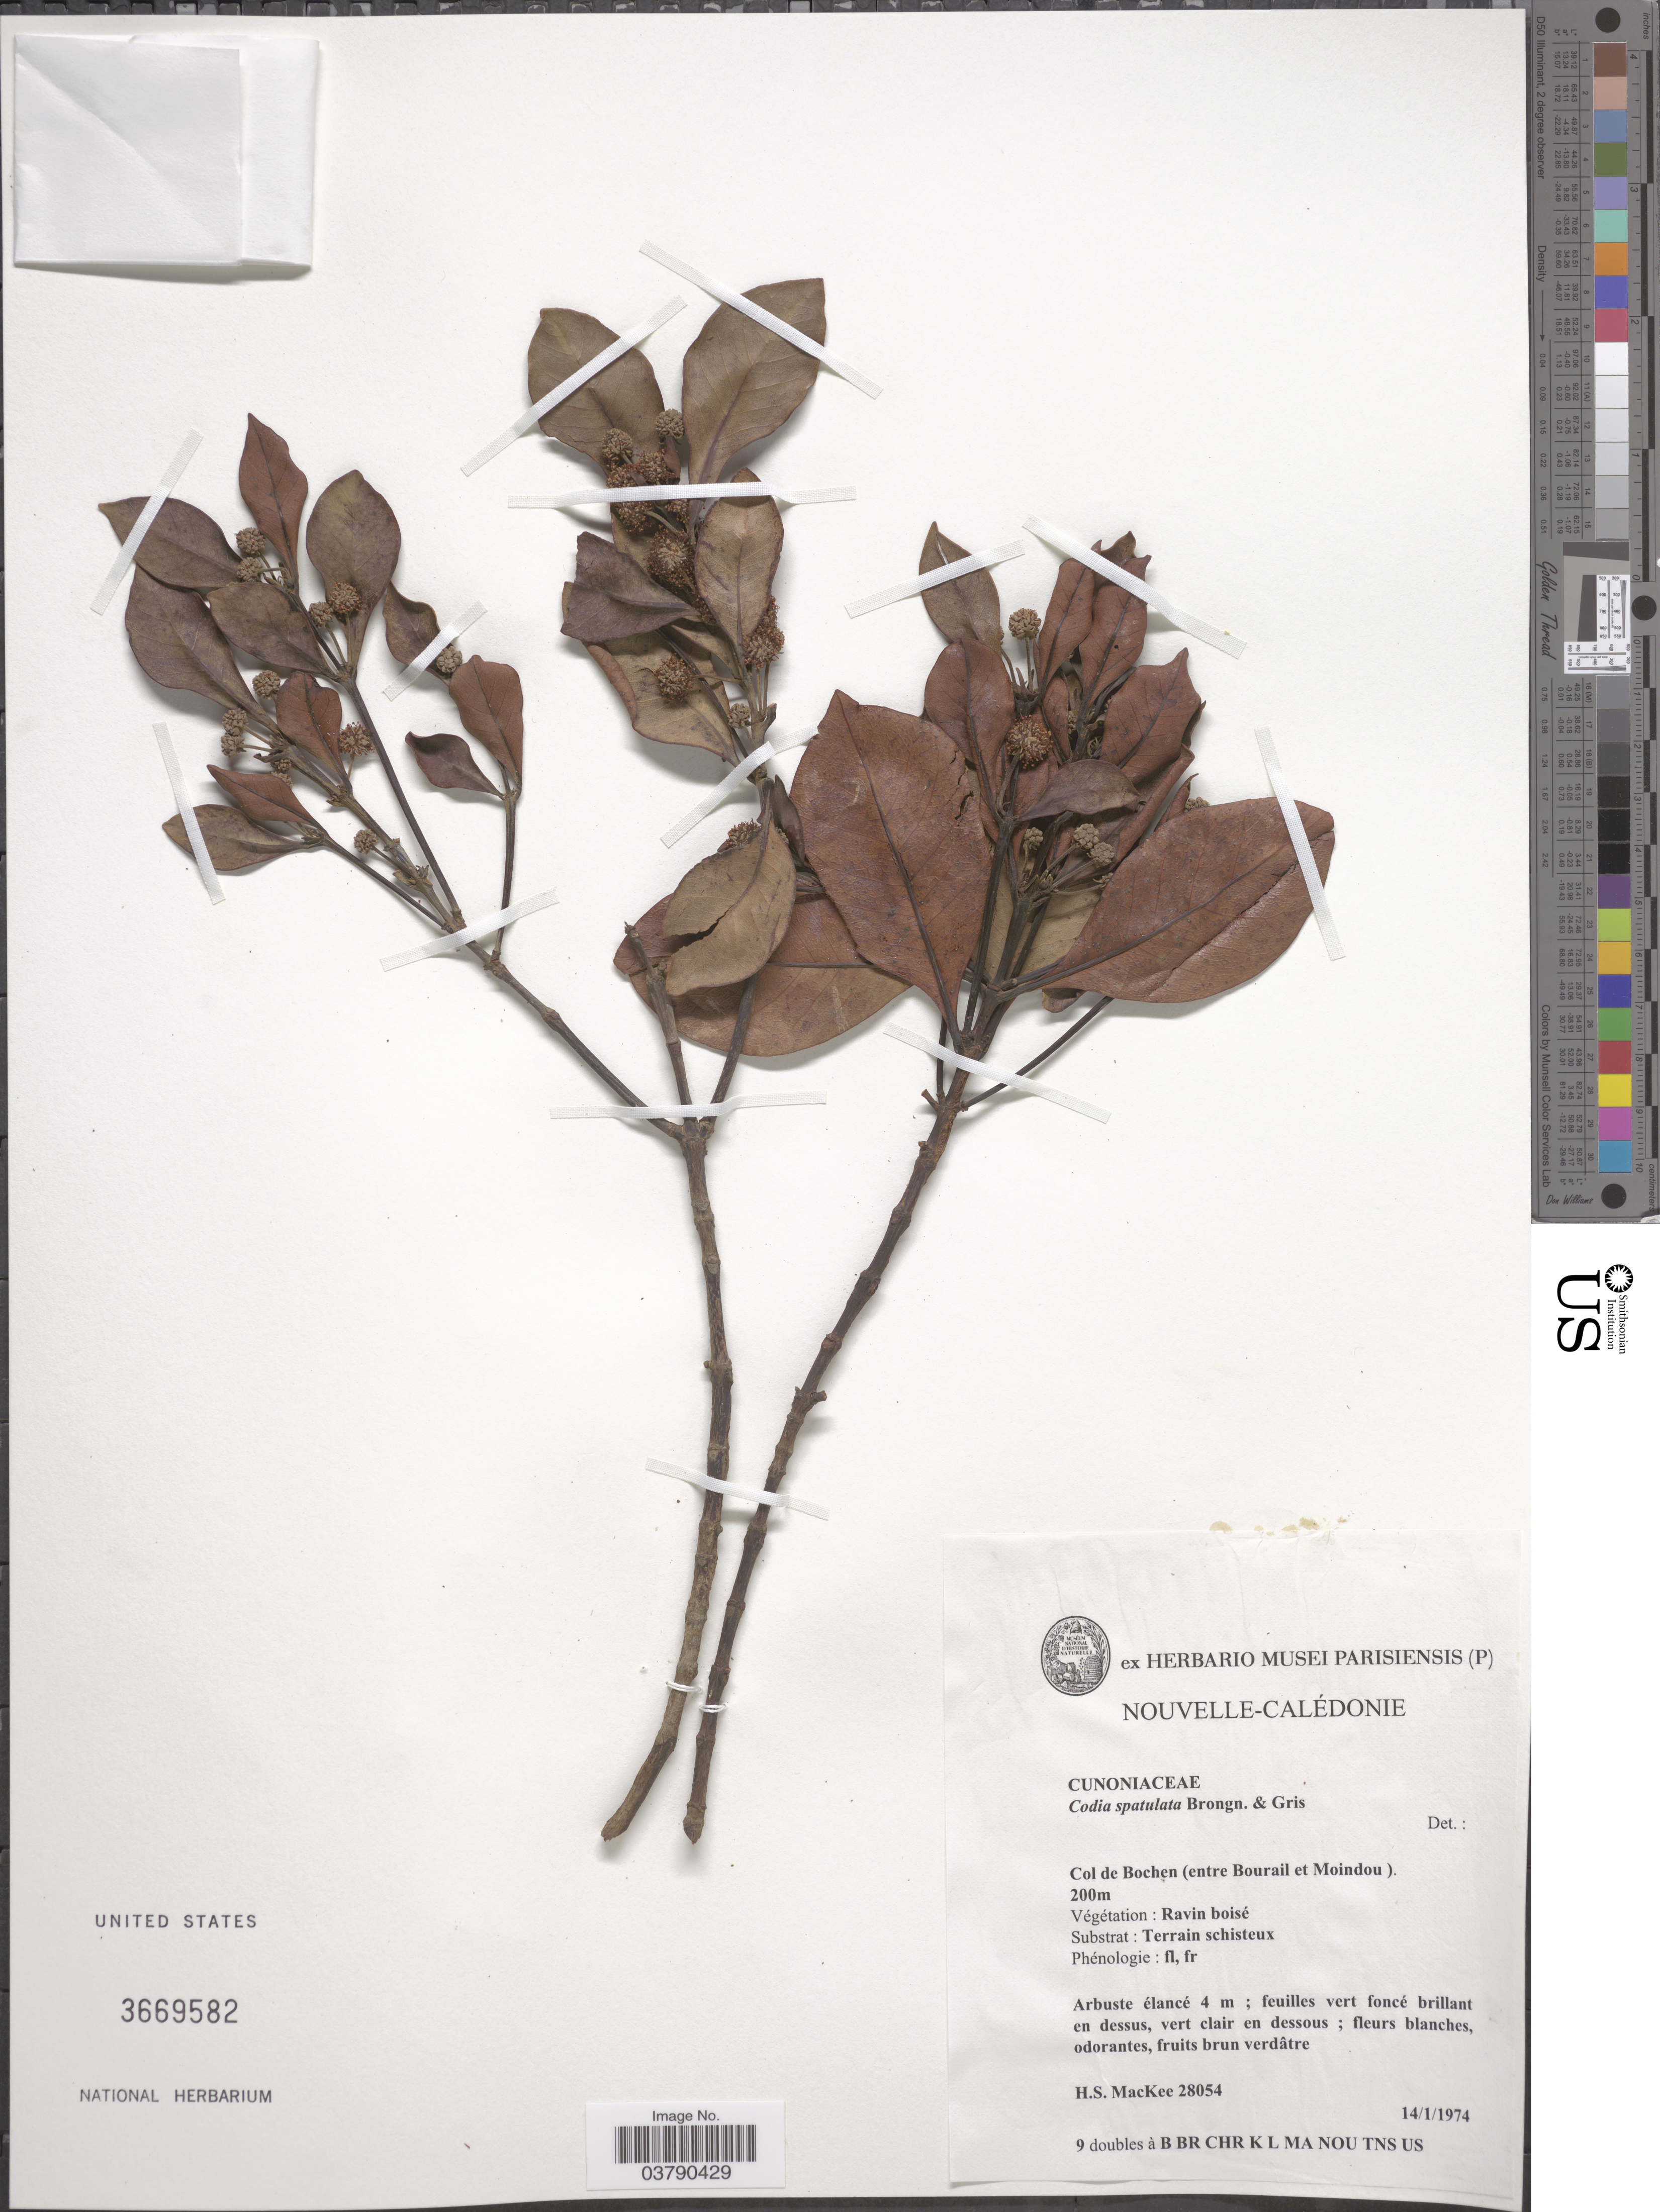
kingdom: Plantae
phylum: Tracheophyta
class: Magnoliopsida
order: Oxalidales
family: Cunoniaceae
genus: Codia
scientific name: Codia spatulata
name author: Brongn. & Gris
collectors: H. Mackee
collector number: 28054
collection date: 1974-01-14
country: New Caledonia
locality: Nouvelle-Calédonie. Col de Bochen (entre Bourail et Moindou).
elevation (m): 200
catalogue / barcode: US 3669582